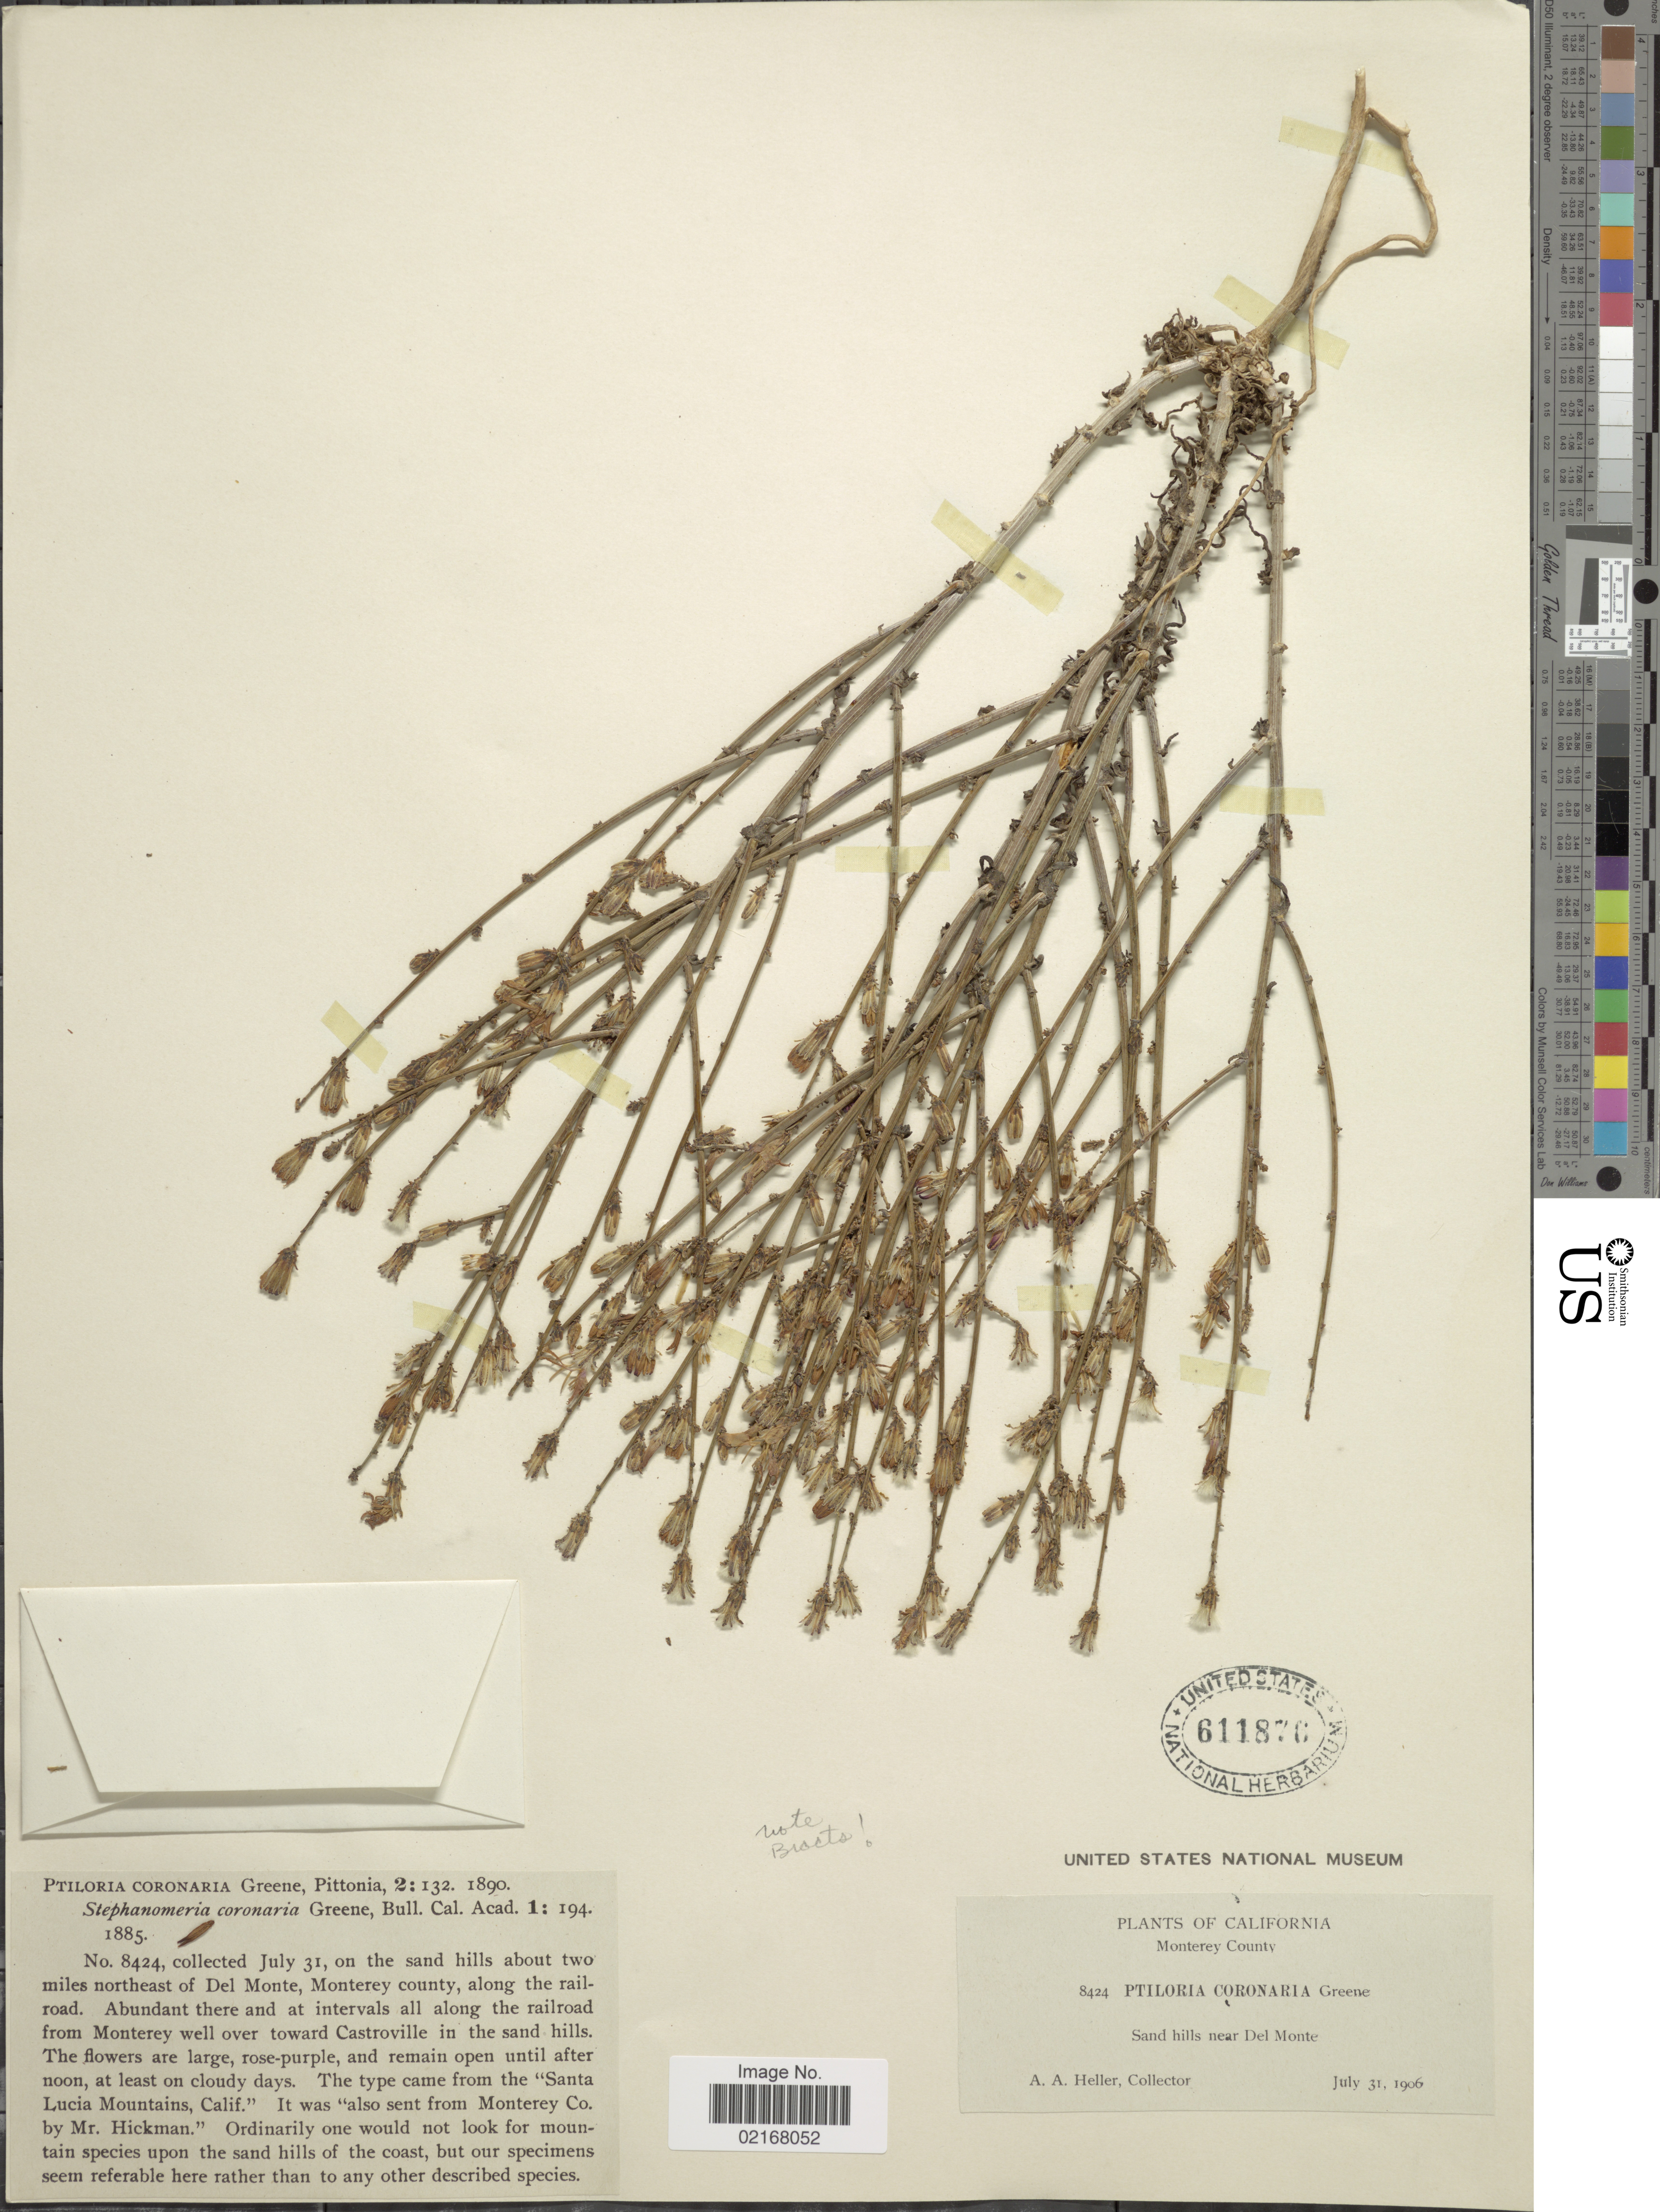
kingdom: Plantae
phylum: Tracheophyta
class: Magnoliopsida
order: Asterales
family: Asteraceae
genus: Stephanomeria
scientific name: Stephanomeria exigua subsp. coronaria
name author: (Greene) Gottlieb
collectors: A. A. Heller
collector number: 8424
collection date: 1906-07-31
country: United States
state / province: California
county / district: Monterey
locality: Monterey County. Sand hills near Del Monte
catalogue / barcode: US 611876